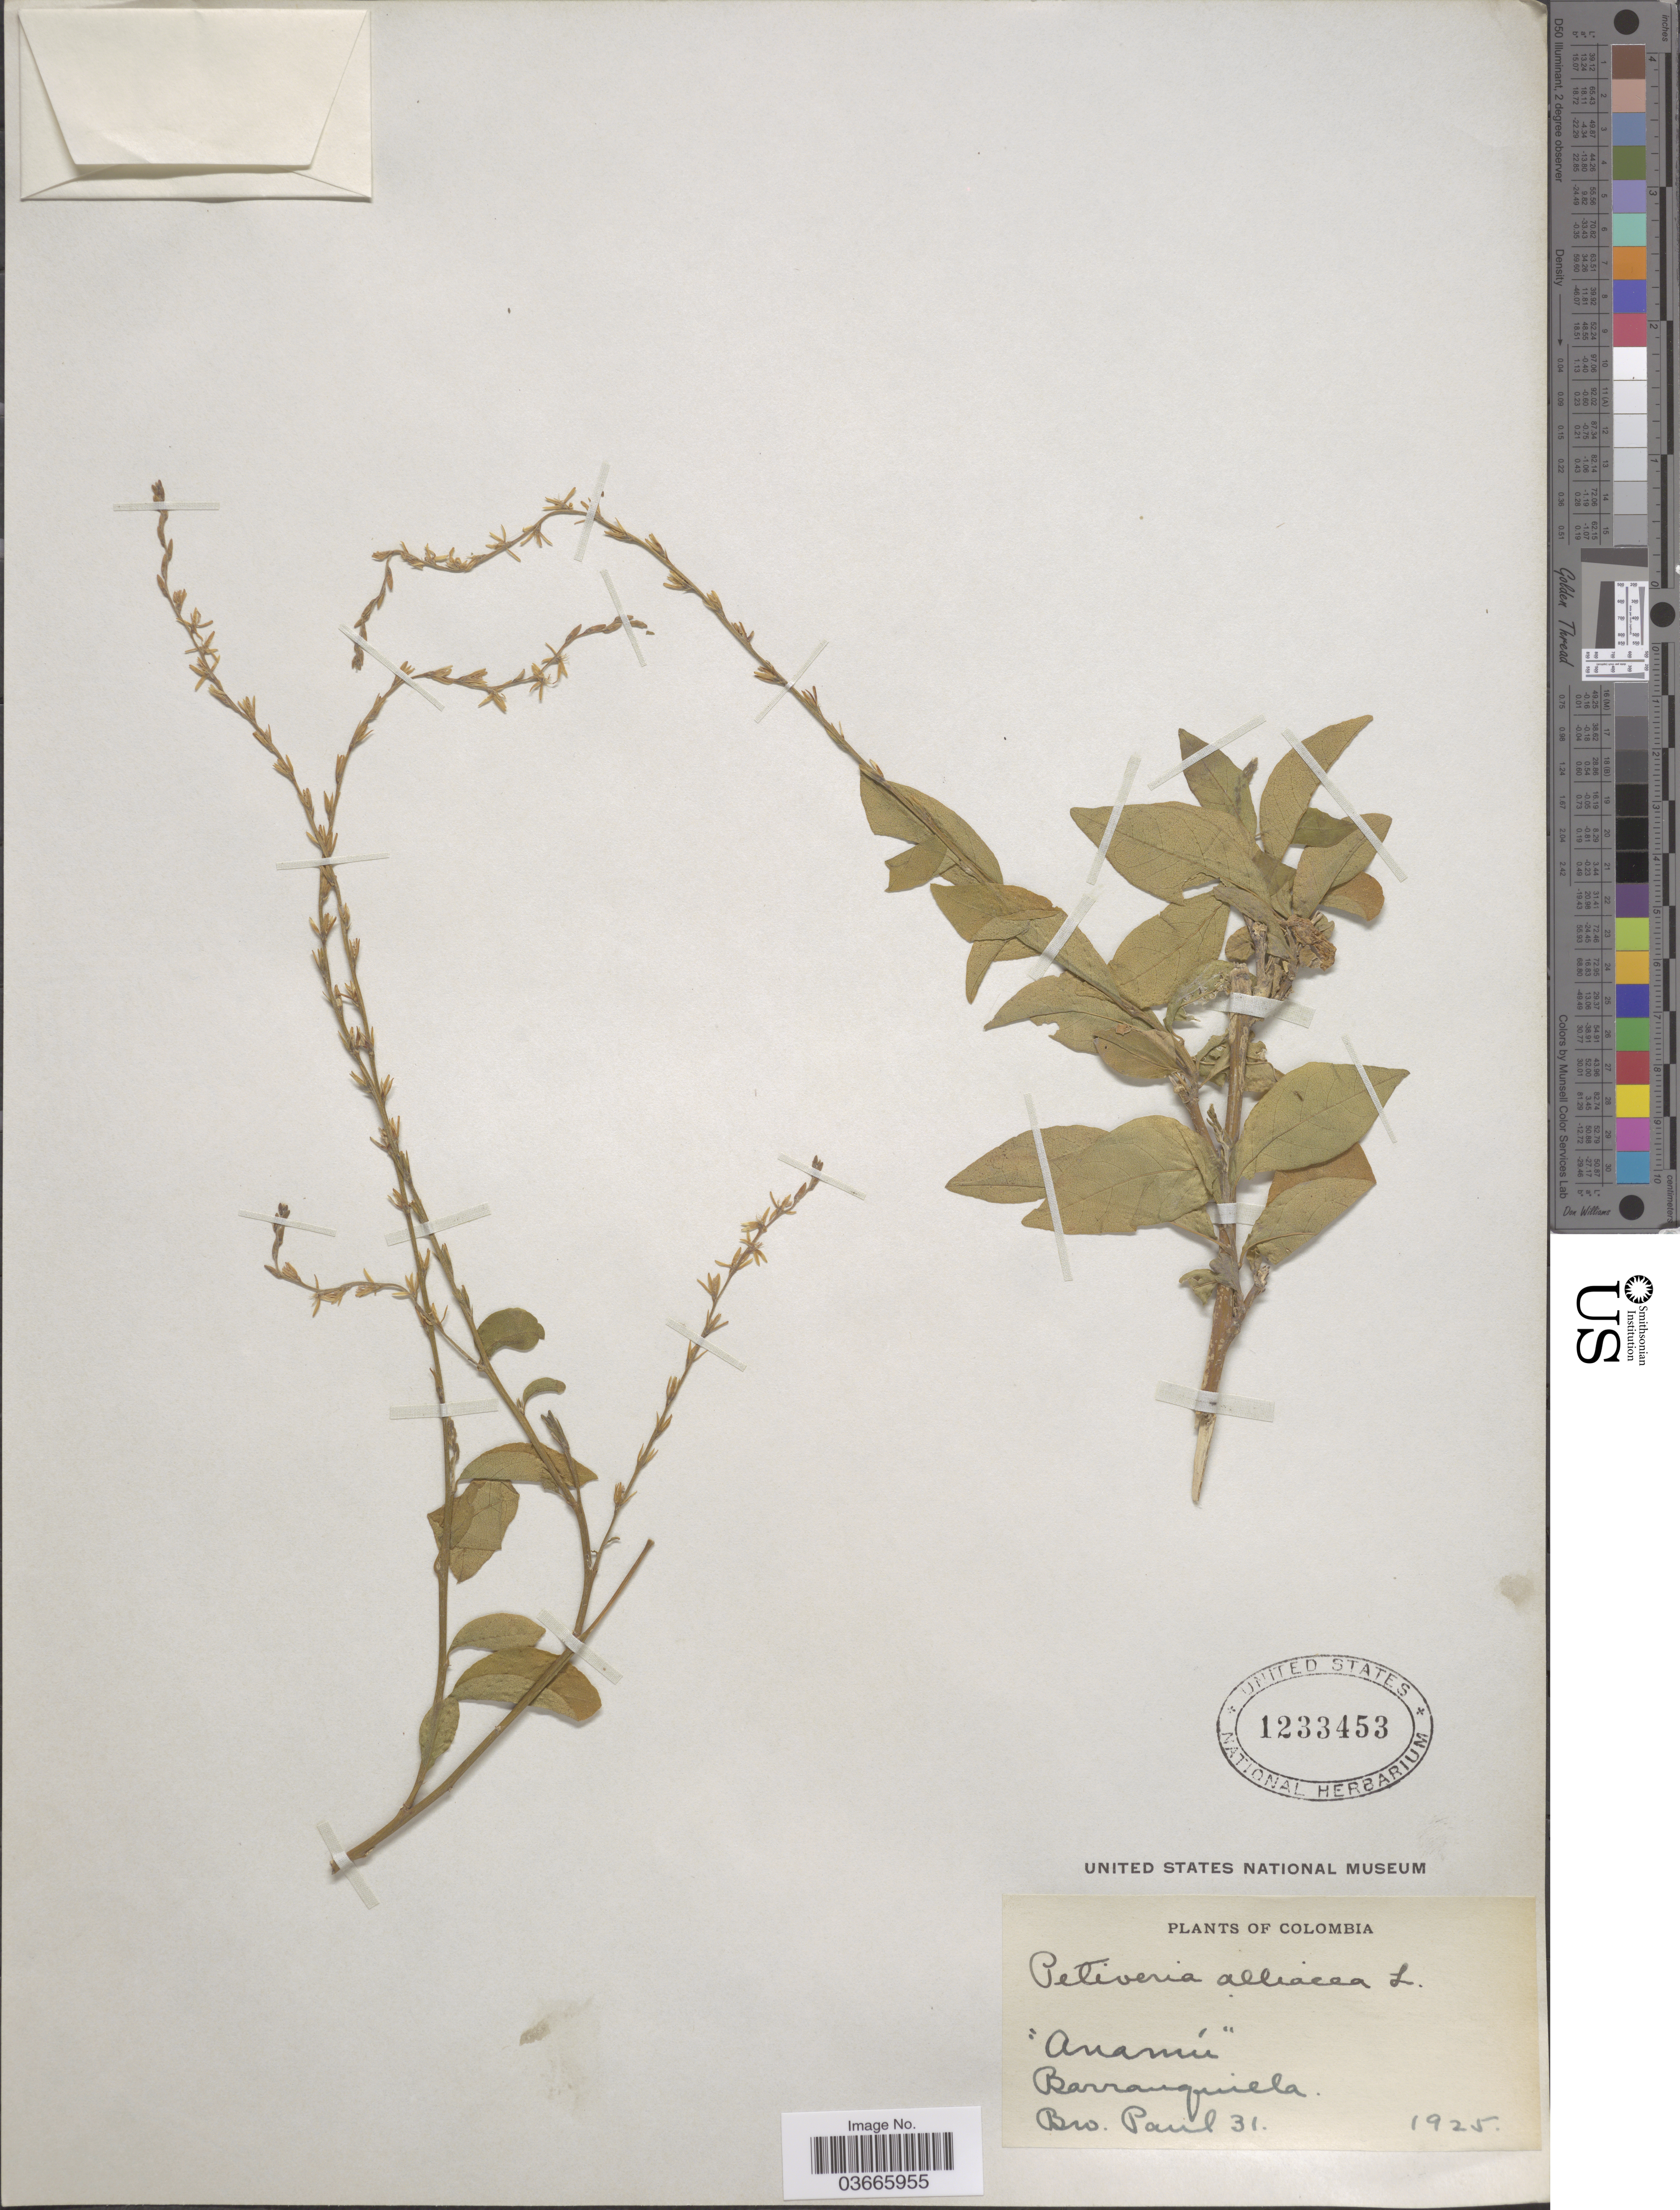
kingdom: Plantae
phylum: Tracheophyta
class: Magnoliopsida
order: Caryophyllales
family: Phytolaccaceae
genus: Petiveria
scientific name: Petiveria alliacea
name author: L.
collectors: B. Paul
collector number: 31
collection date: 1925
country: Colombia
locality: Barranquilla.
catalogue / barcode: US 1233453